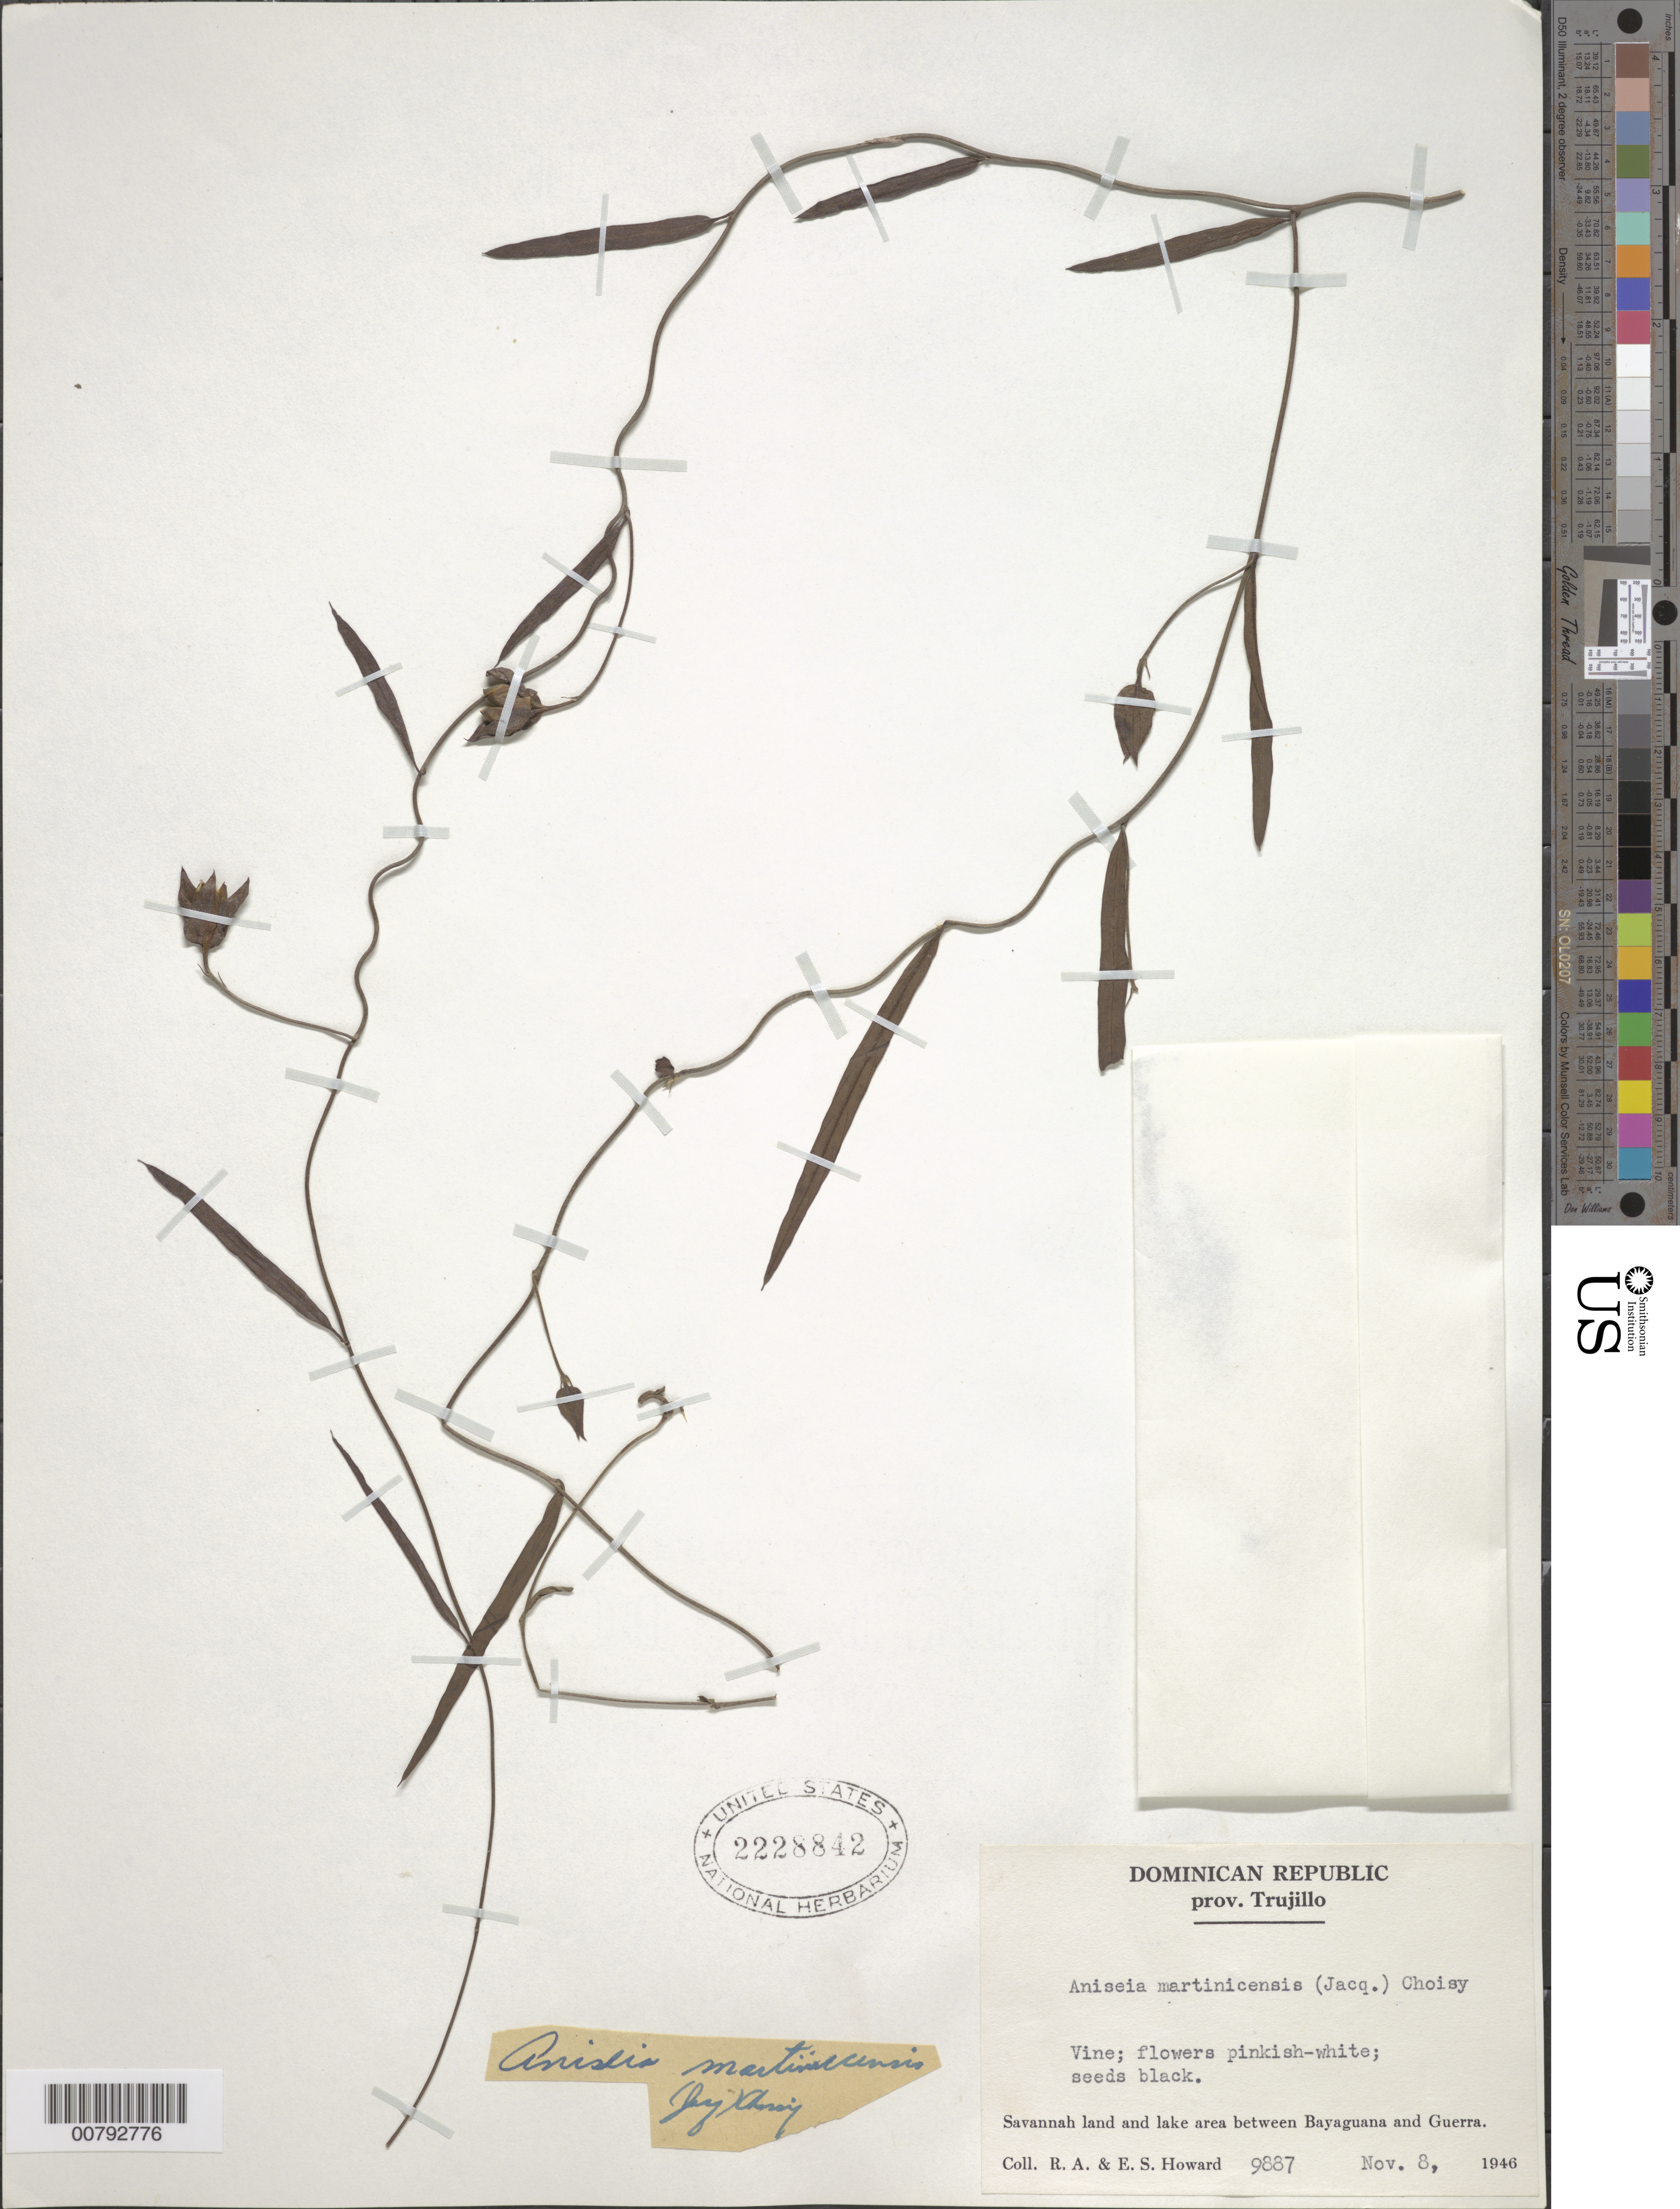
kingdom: Plantae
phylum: Tracheophyta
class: Magnoliopsida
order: Solanales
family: Convolvulaceae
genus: Aniseia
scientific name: Aniseia martinicensis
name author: (Jacq.) Choisy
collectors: R. A. Howard & E. S. Howard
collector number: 9887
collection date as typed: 08 Nov 1946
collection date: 1946-11-08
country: Dominican Republic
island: Hispaniola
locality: Province of Trujillo?, lake area between Bayaguana and Guerra.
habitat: Savannah land and lake area.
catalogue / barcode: US 2228842